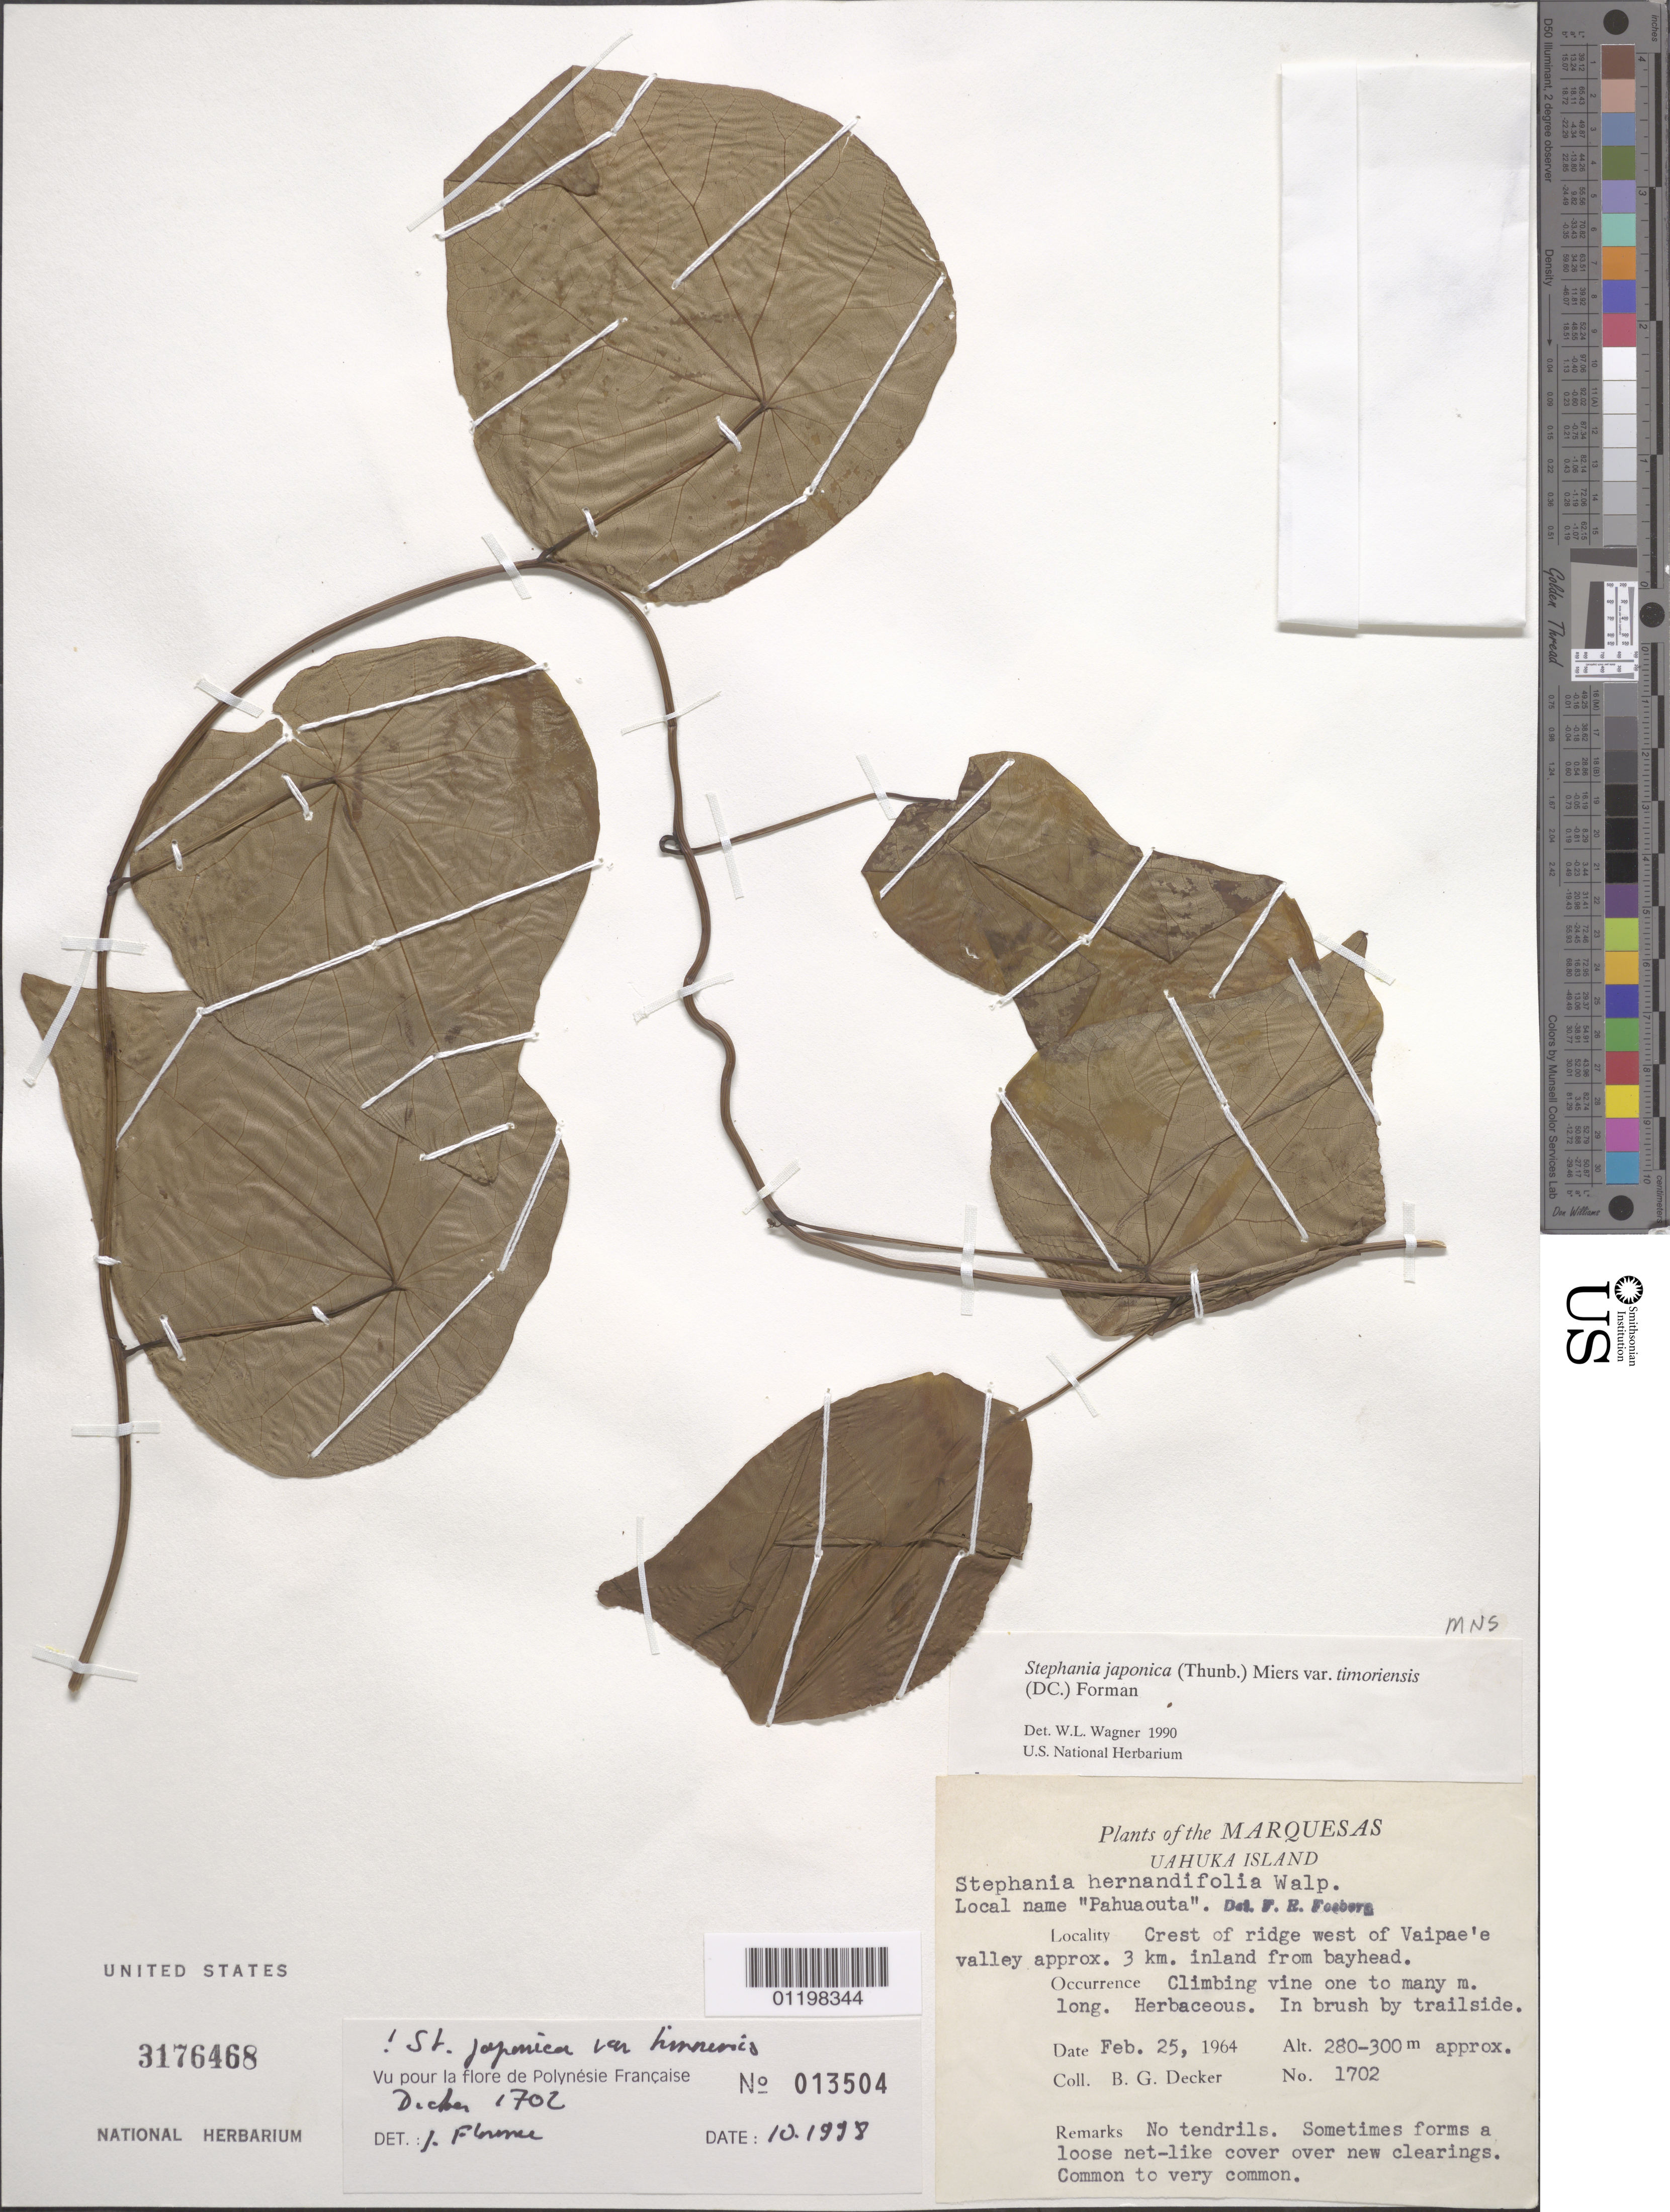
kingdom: Plantae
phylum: Tracheophyta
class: Magnoliopsida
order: Ranunculales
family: Menispermaceae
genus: Stephania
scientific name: Stephania japonica var. timoriensis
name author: (DC.) Forman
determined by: Wagner, W. L., (BOT), Smithsonian Institution - National Museum of Natural History (UNITED STATES)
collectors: B. G. Decker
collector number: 1702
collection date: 1964-02-25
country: French Polynesia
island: Ua Huka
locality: crest of ridge W of Vaipae'e Valley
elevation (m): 280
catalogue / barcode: US 3176468